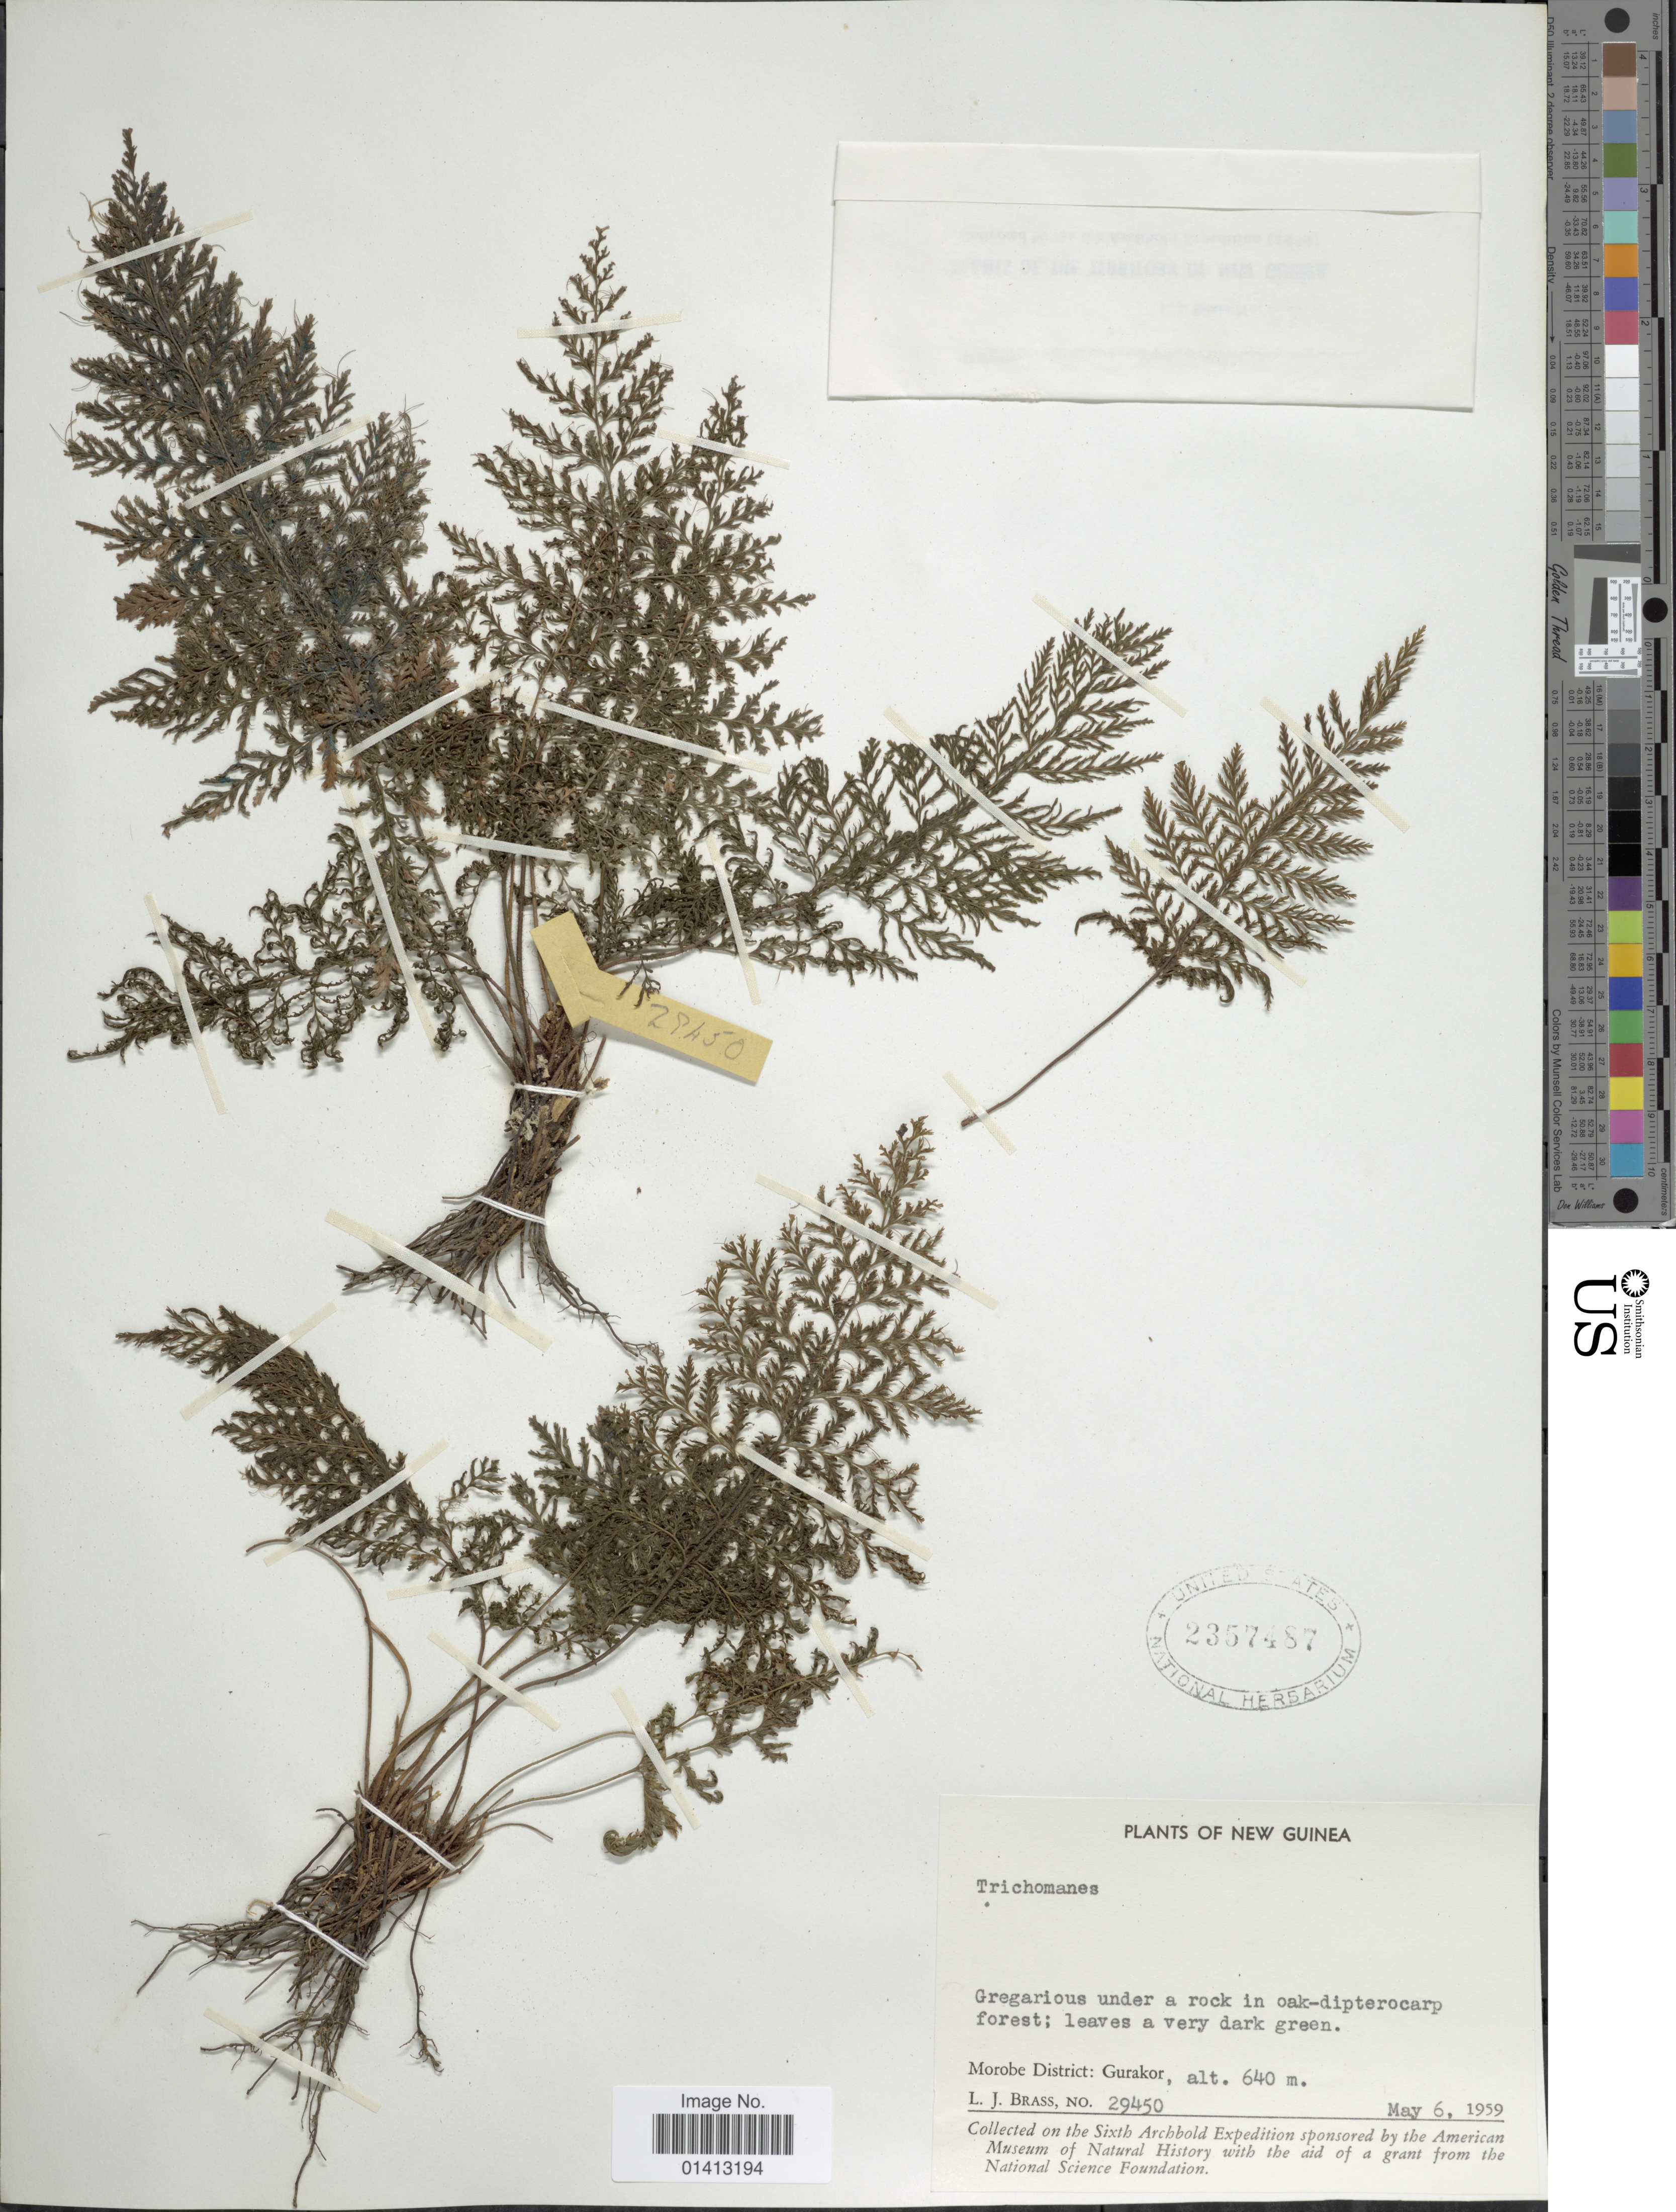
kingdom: Plantae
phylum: Tracheophyta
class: Polypodiopsida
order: Hymenophyllales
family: Hymenophyllaceae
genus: Crepidomanes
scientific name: Crepidomanes sp.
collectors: L. J. Brass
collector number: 29450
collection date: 1959-05-06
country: Papua New Guinea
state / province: Morobe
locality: New Guinea, Morobe District: Gurakor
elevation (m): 640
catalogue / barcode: US 2357487